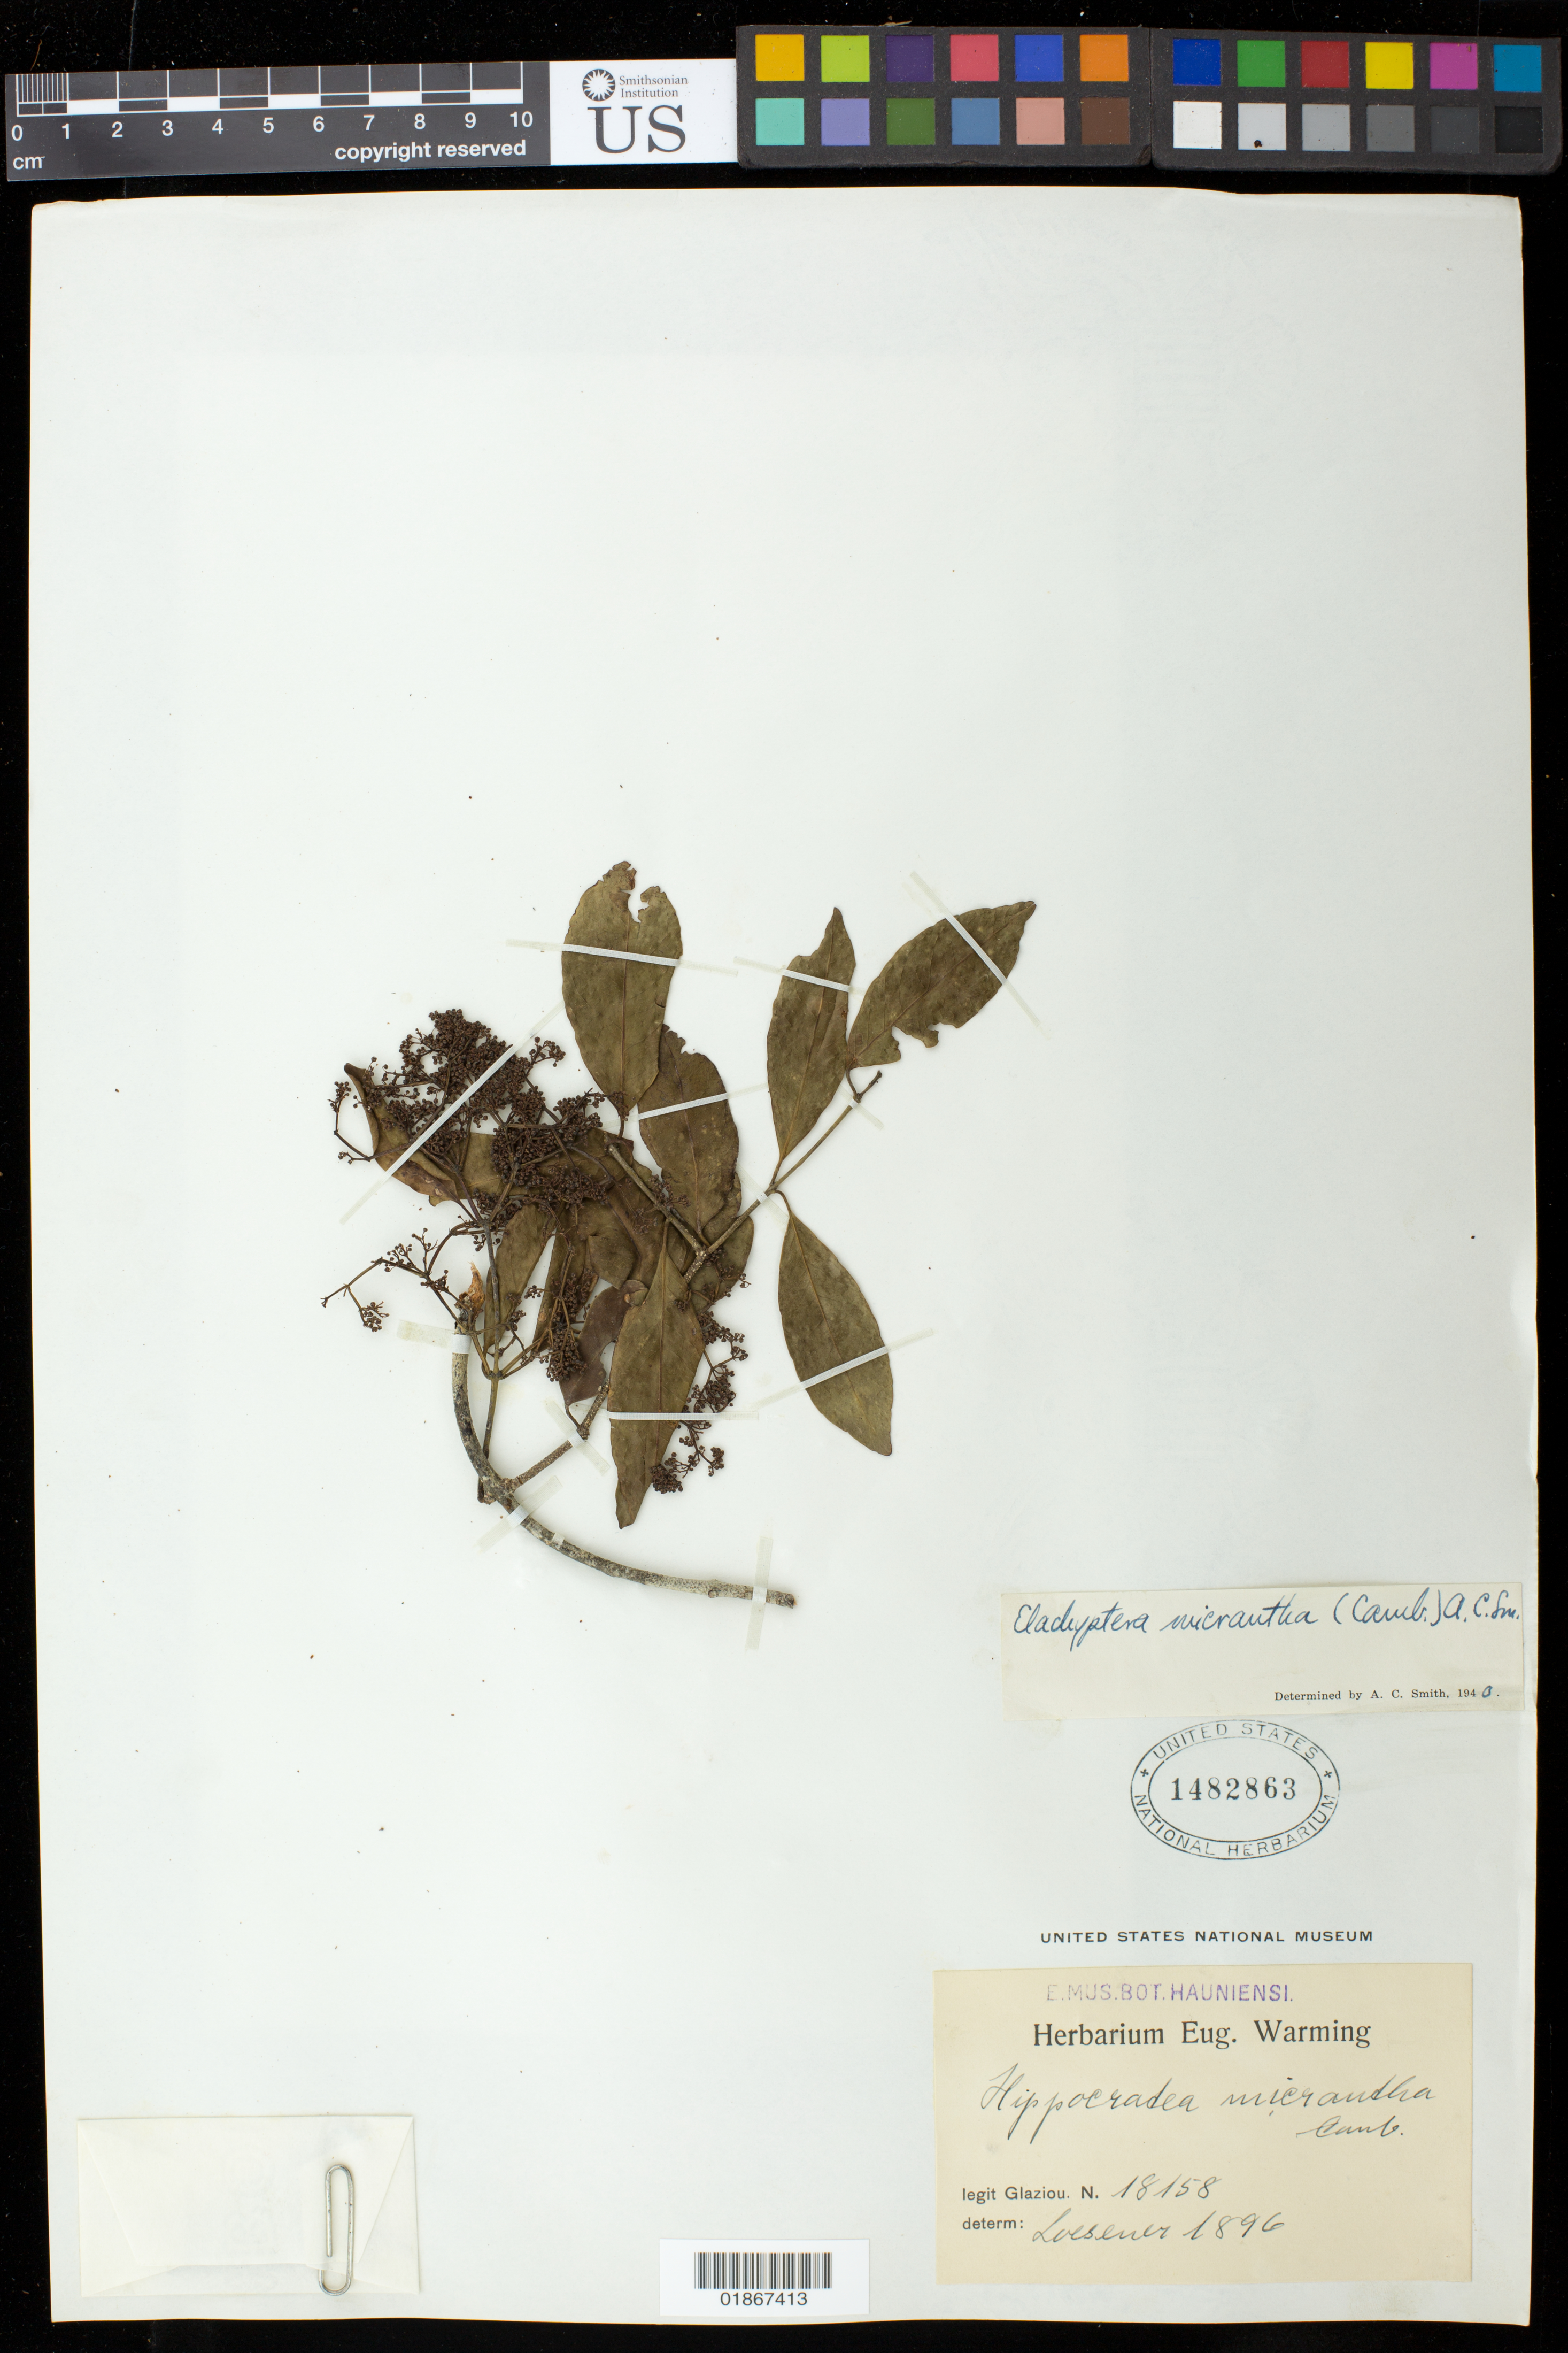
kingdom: Plantae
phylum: Tracheophyta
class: Magnoliopsida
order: Celastrales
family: Celastraceae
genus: Elachyptera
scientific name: Elachyptera micrantha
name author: (Cambess.) A.C. Sm.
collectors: A. F. M. Glaziou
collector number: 18158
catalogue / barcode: US 1482863